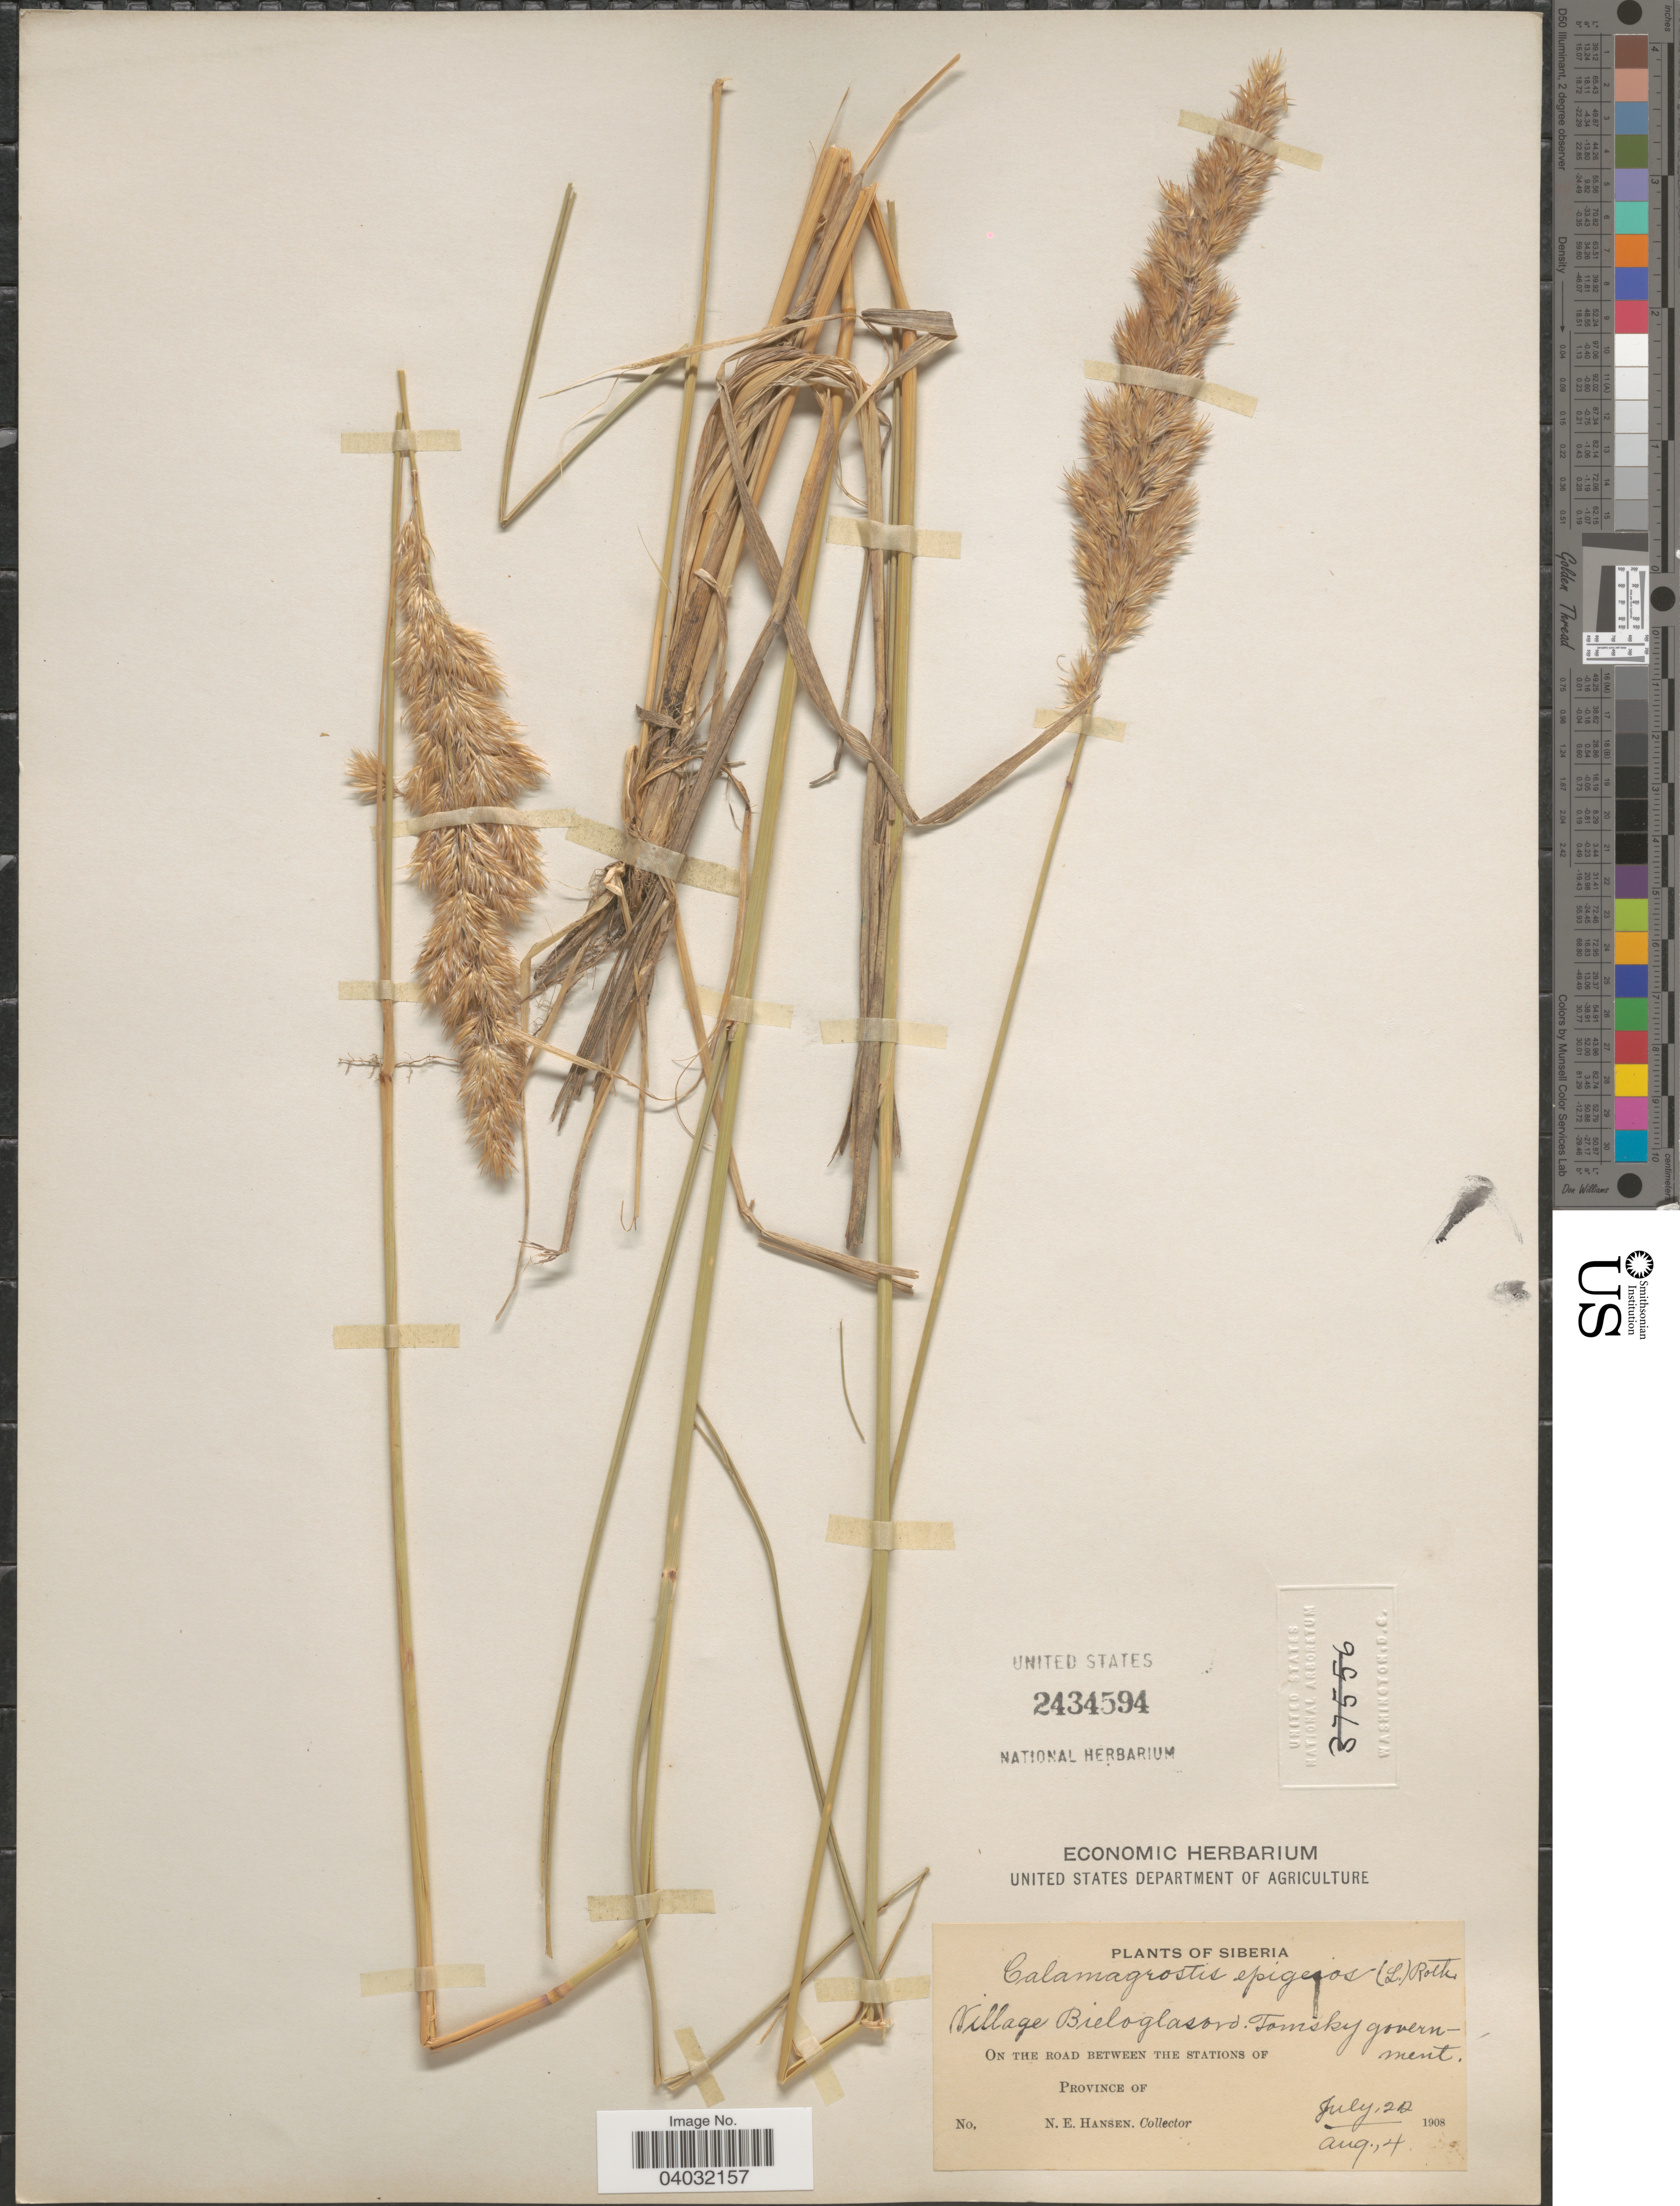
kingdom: Plantae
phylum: Tracheophyta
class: Liliopsida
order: Poales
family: Poaceae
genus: Calamagrostis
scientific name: Calamagrostis epigeios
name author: (L.) Roth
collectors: N. Hansen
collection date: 1908-07-20/1908-08-04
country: Russian Federation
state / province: Tomsk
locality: Siberia. Village Bieloglasod. Tomsky government.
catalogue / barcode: US 2434594